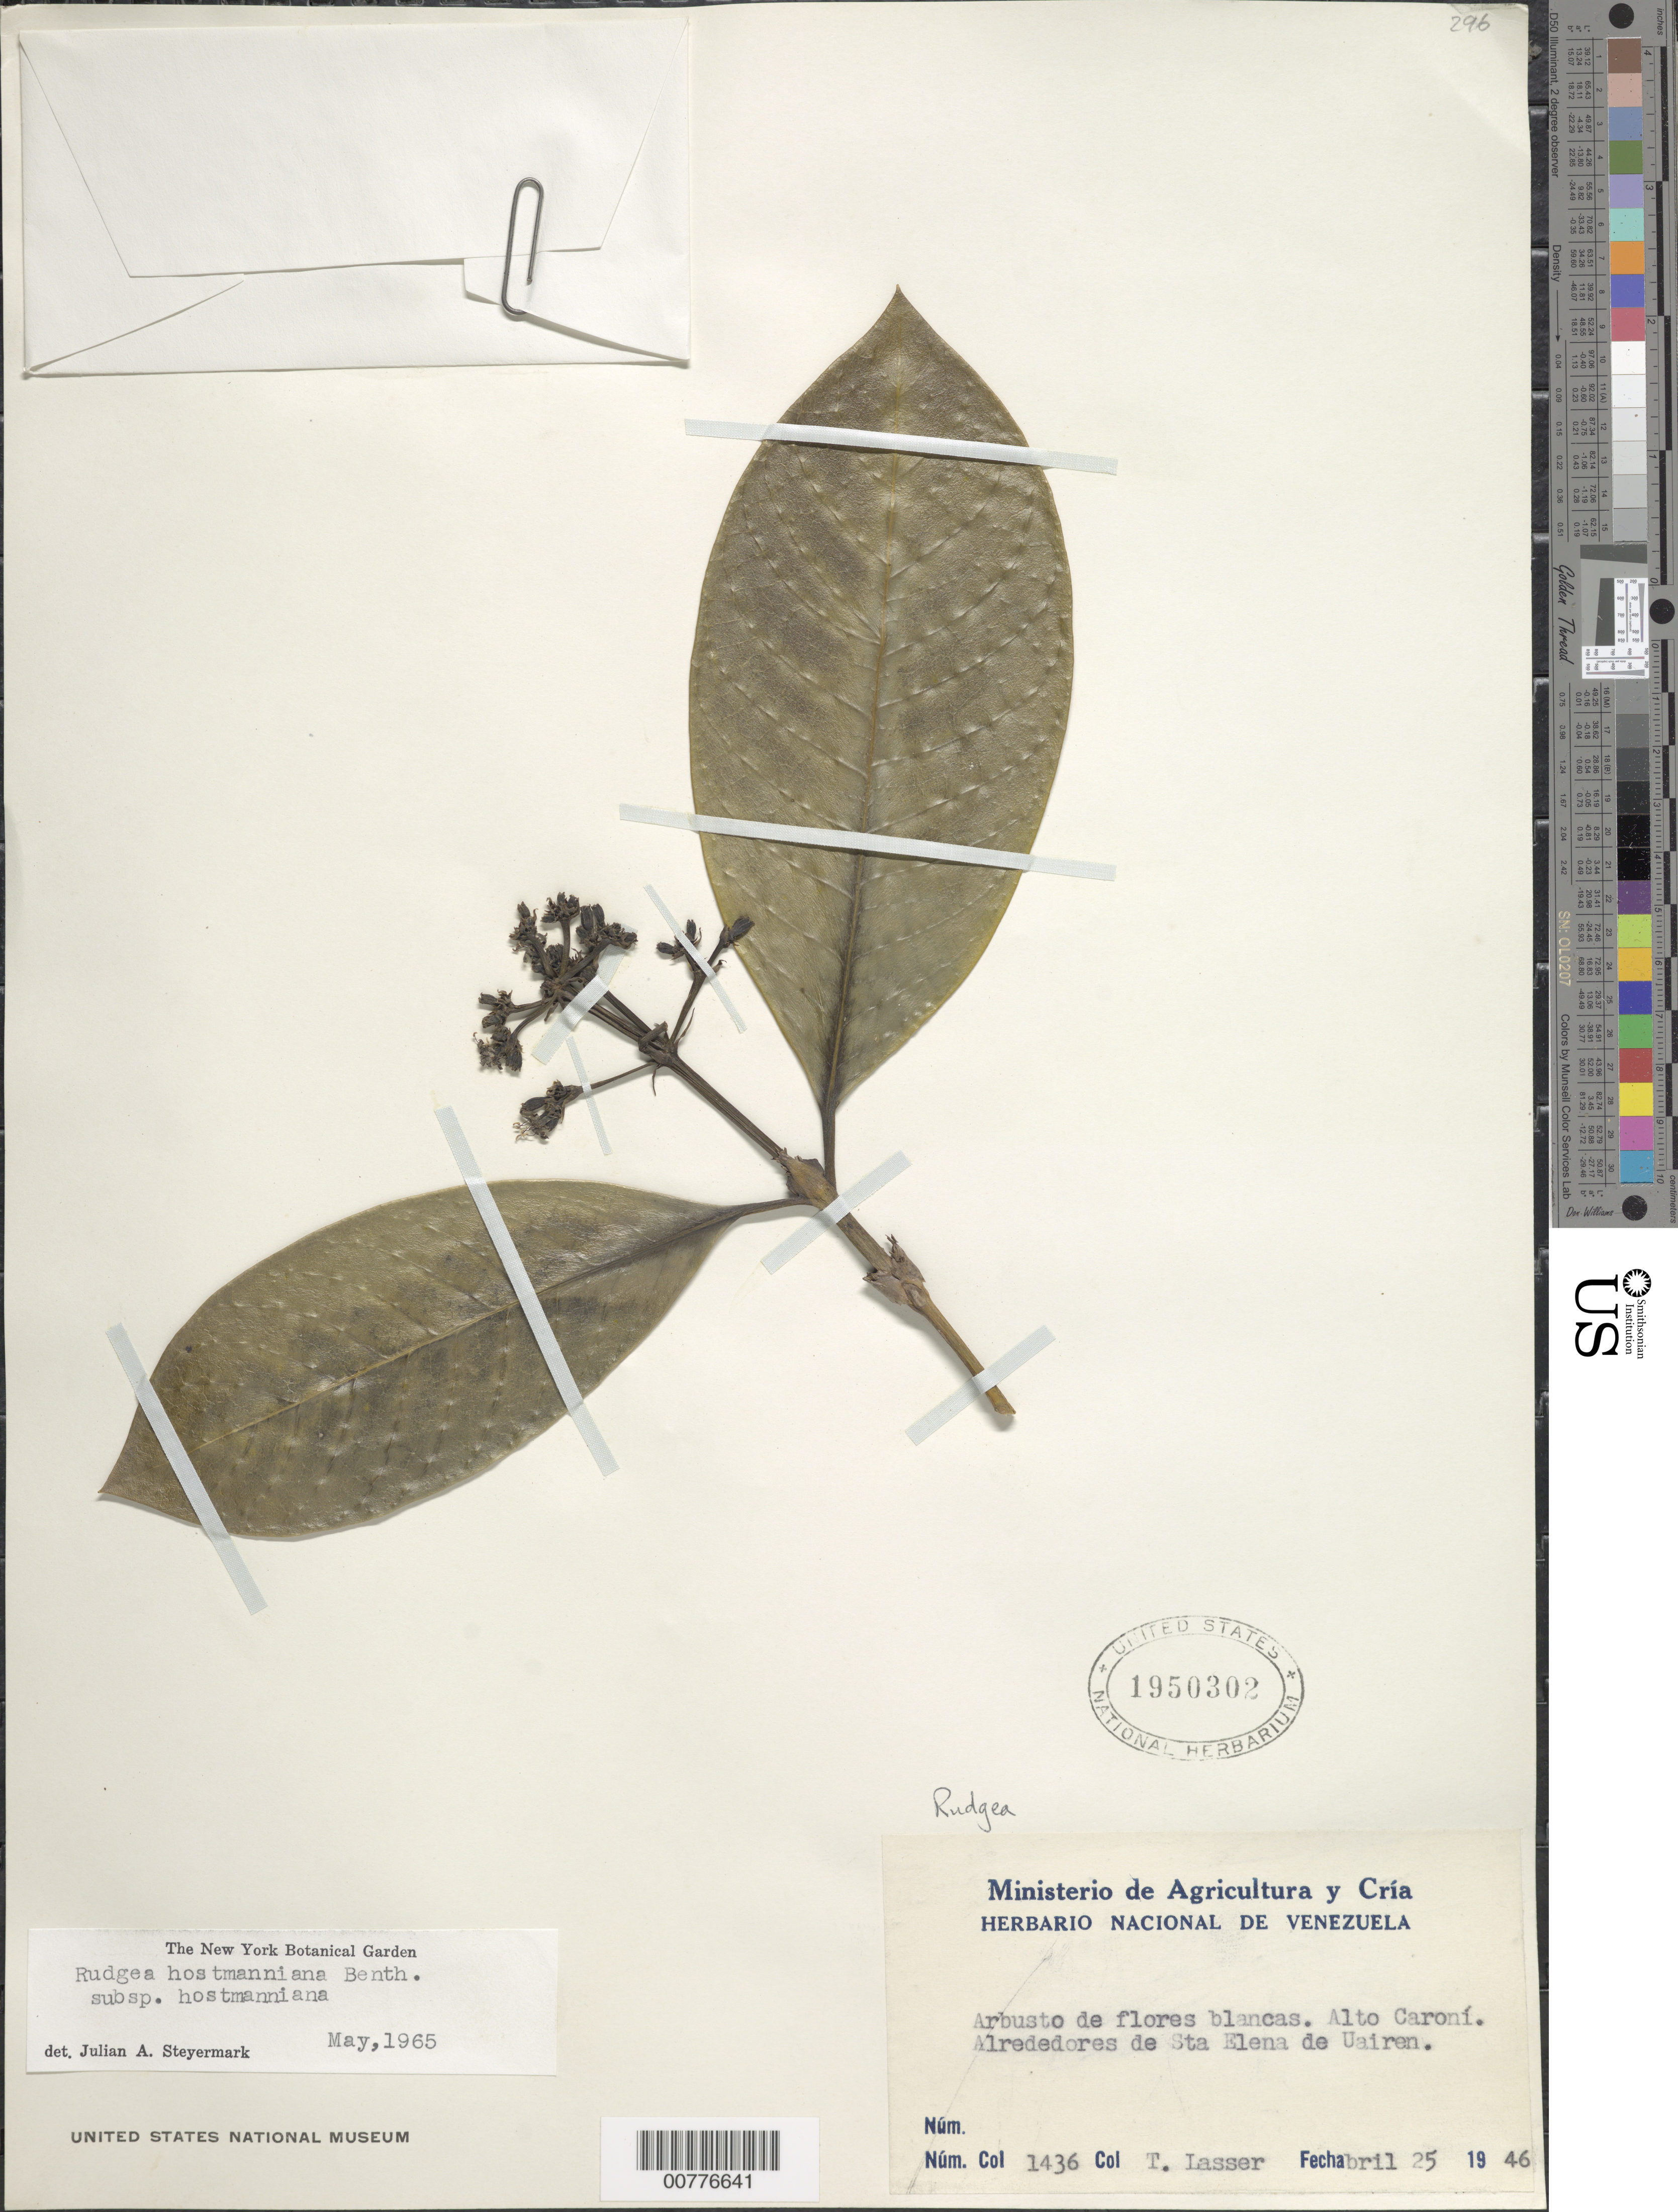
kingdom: Plantae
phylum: Tracheophyta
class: Magnoliopsida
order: Gentianales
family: Rubiaceae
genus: Rudgea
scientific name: Rudgea hostmanniana subsp. hostmanniana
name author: Benth.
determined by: Steyermark, Julian A., (VEN)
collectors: T. Lasser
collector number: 1436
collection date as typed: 25-Apr-46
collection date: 1946-04-25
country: Venezuela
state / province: Bolívar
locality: Sta. Elena de Uairén, Alto Caroní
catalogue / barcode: US 1950302